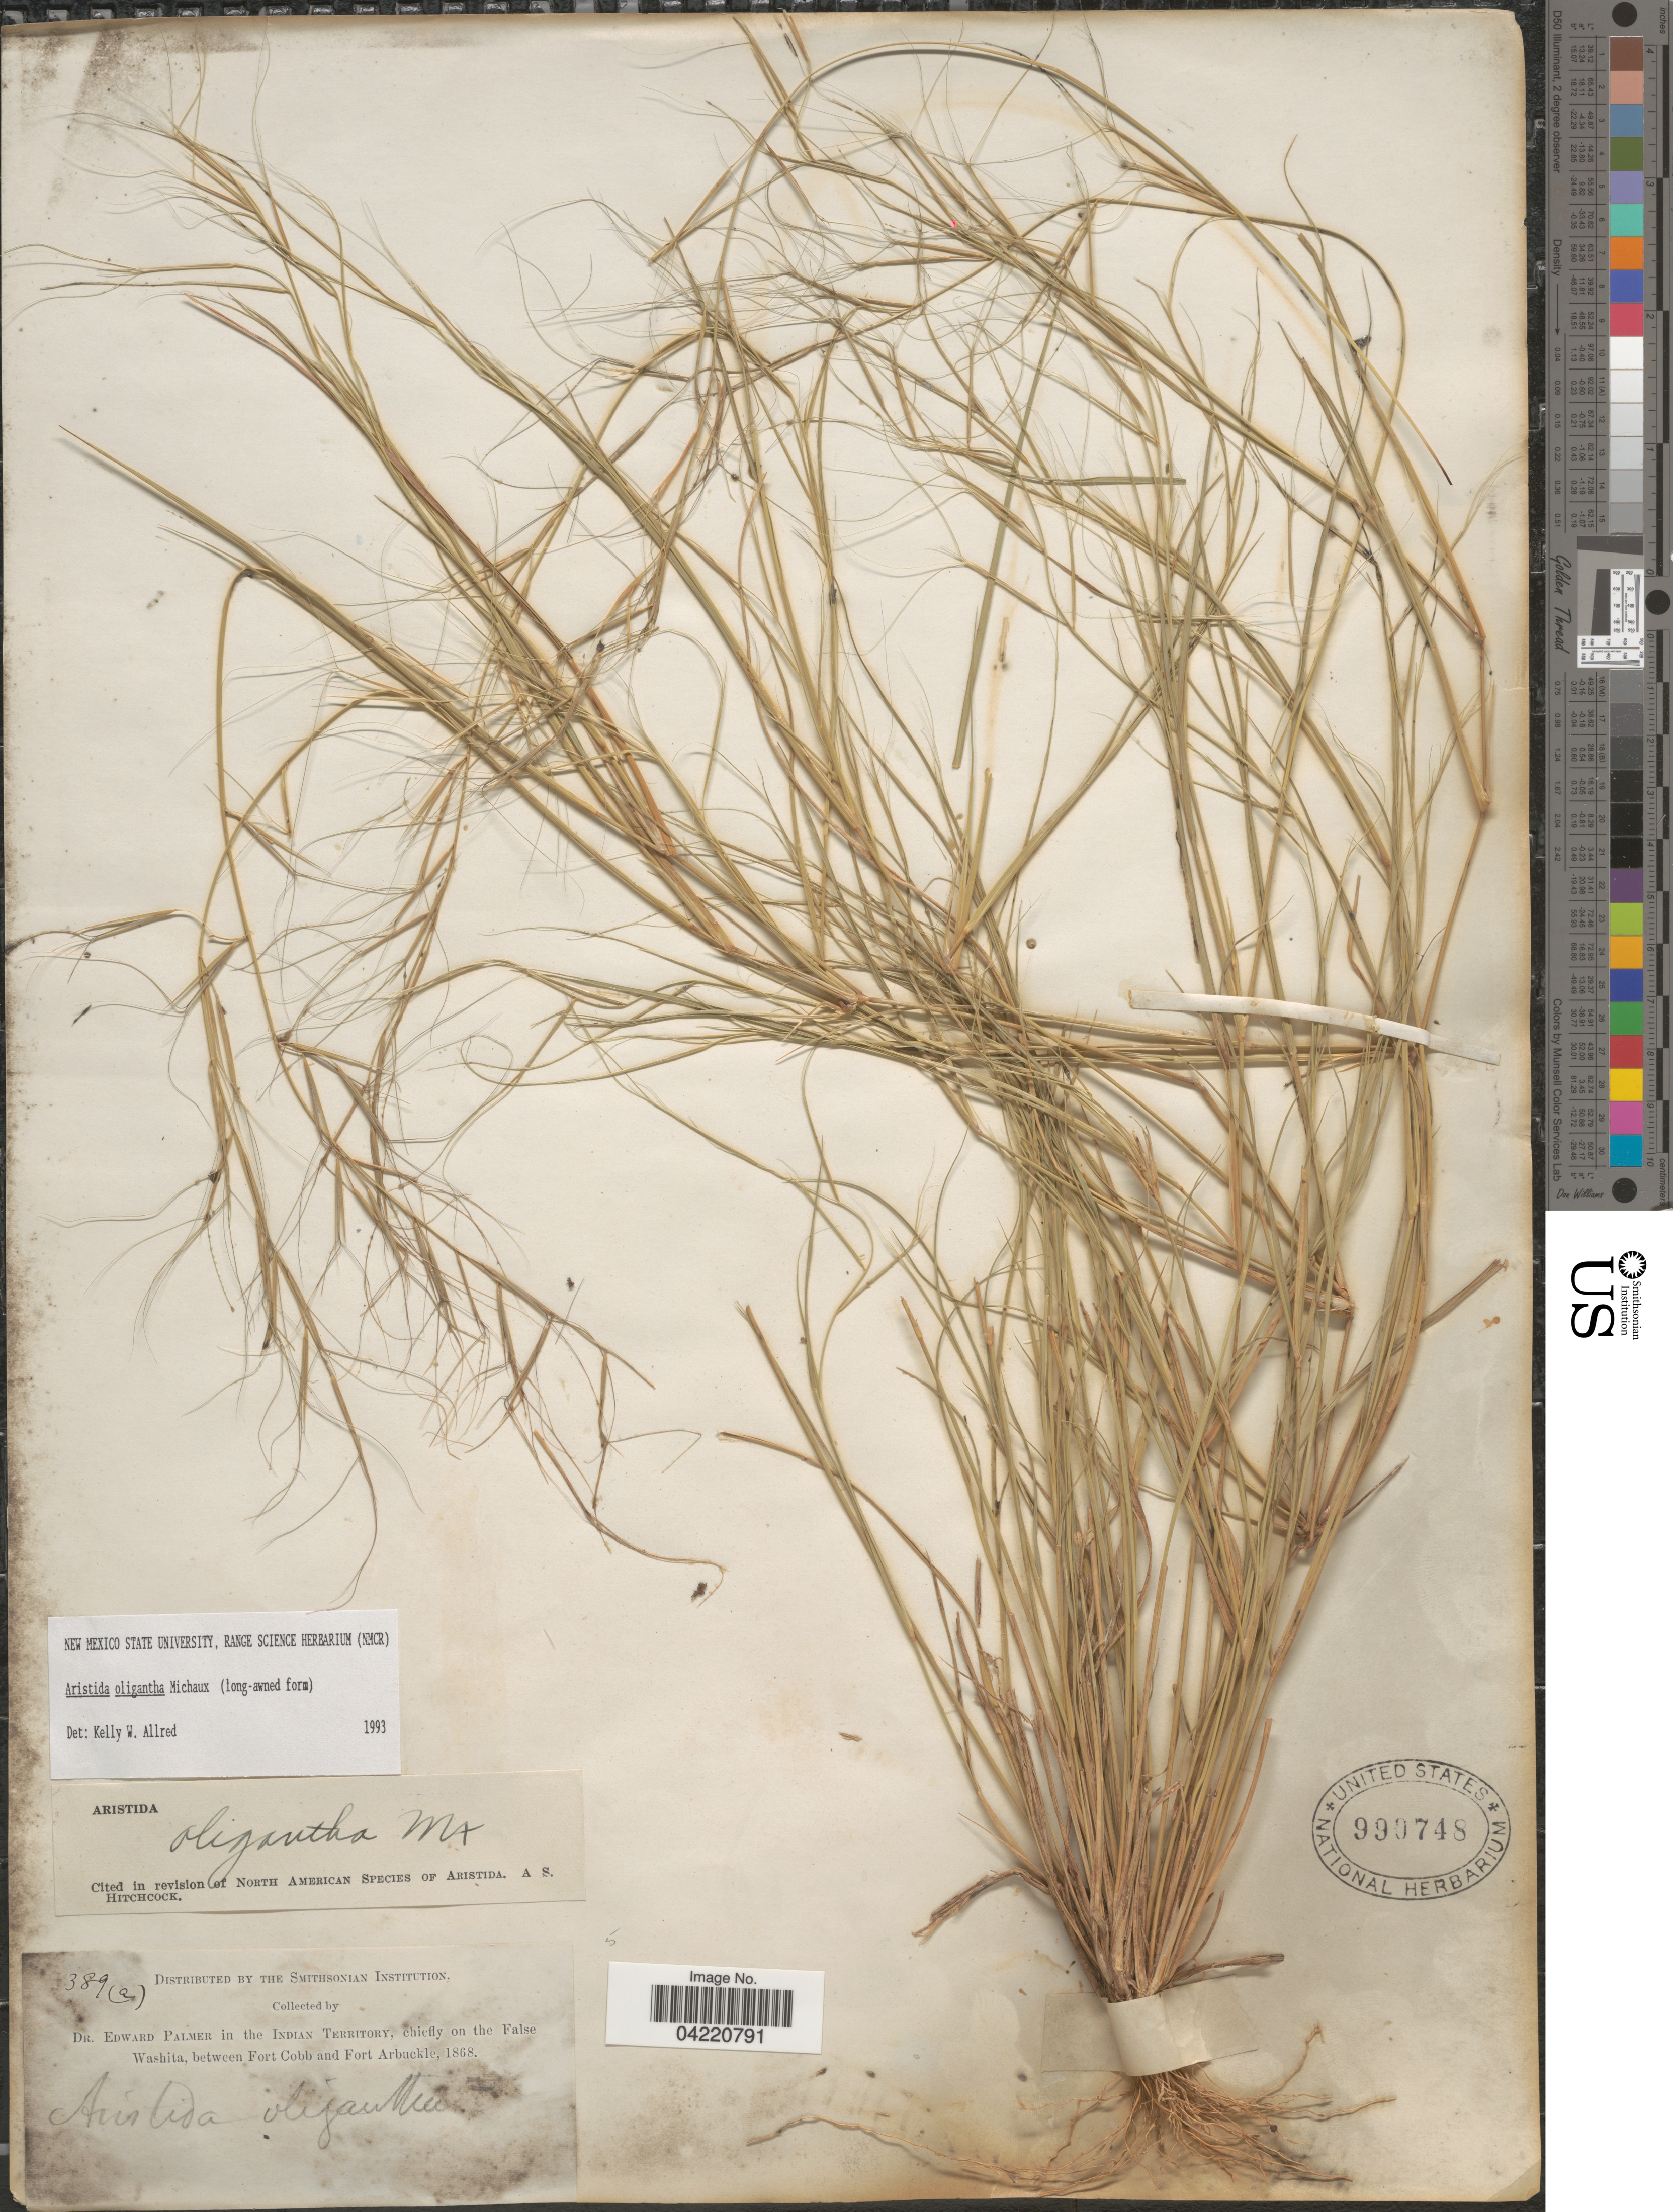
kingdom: Plantae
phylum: Tracheophyta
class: Liliopsida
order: Poales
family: Poaceae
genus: Aristida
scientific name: Aristida oligantha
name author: Michx.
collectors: E. Palmer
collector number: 389(a)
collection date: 1868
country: United States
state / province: Oklahoma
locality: In the Indian Territory, chiefly on the False Washita, between Fort Cobb and Fort Arbuckle.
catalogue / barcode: US 990748